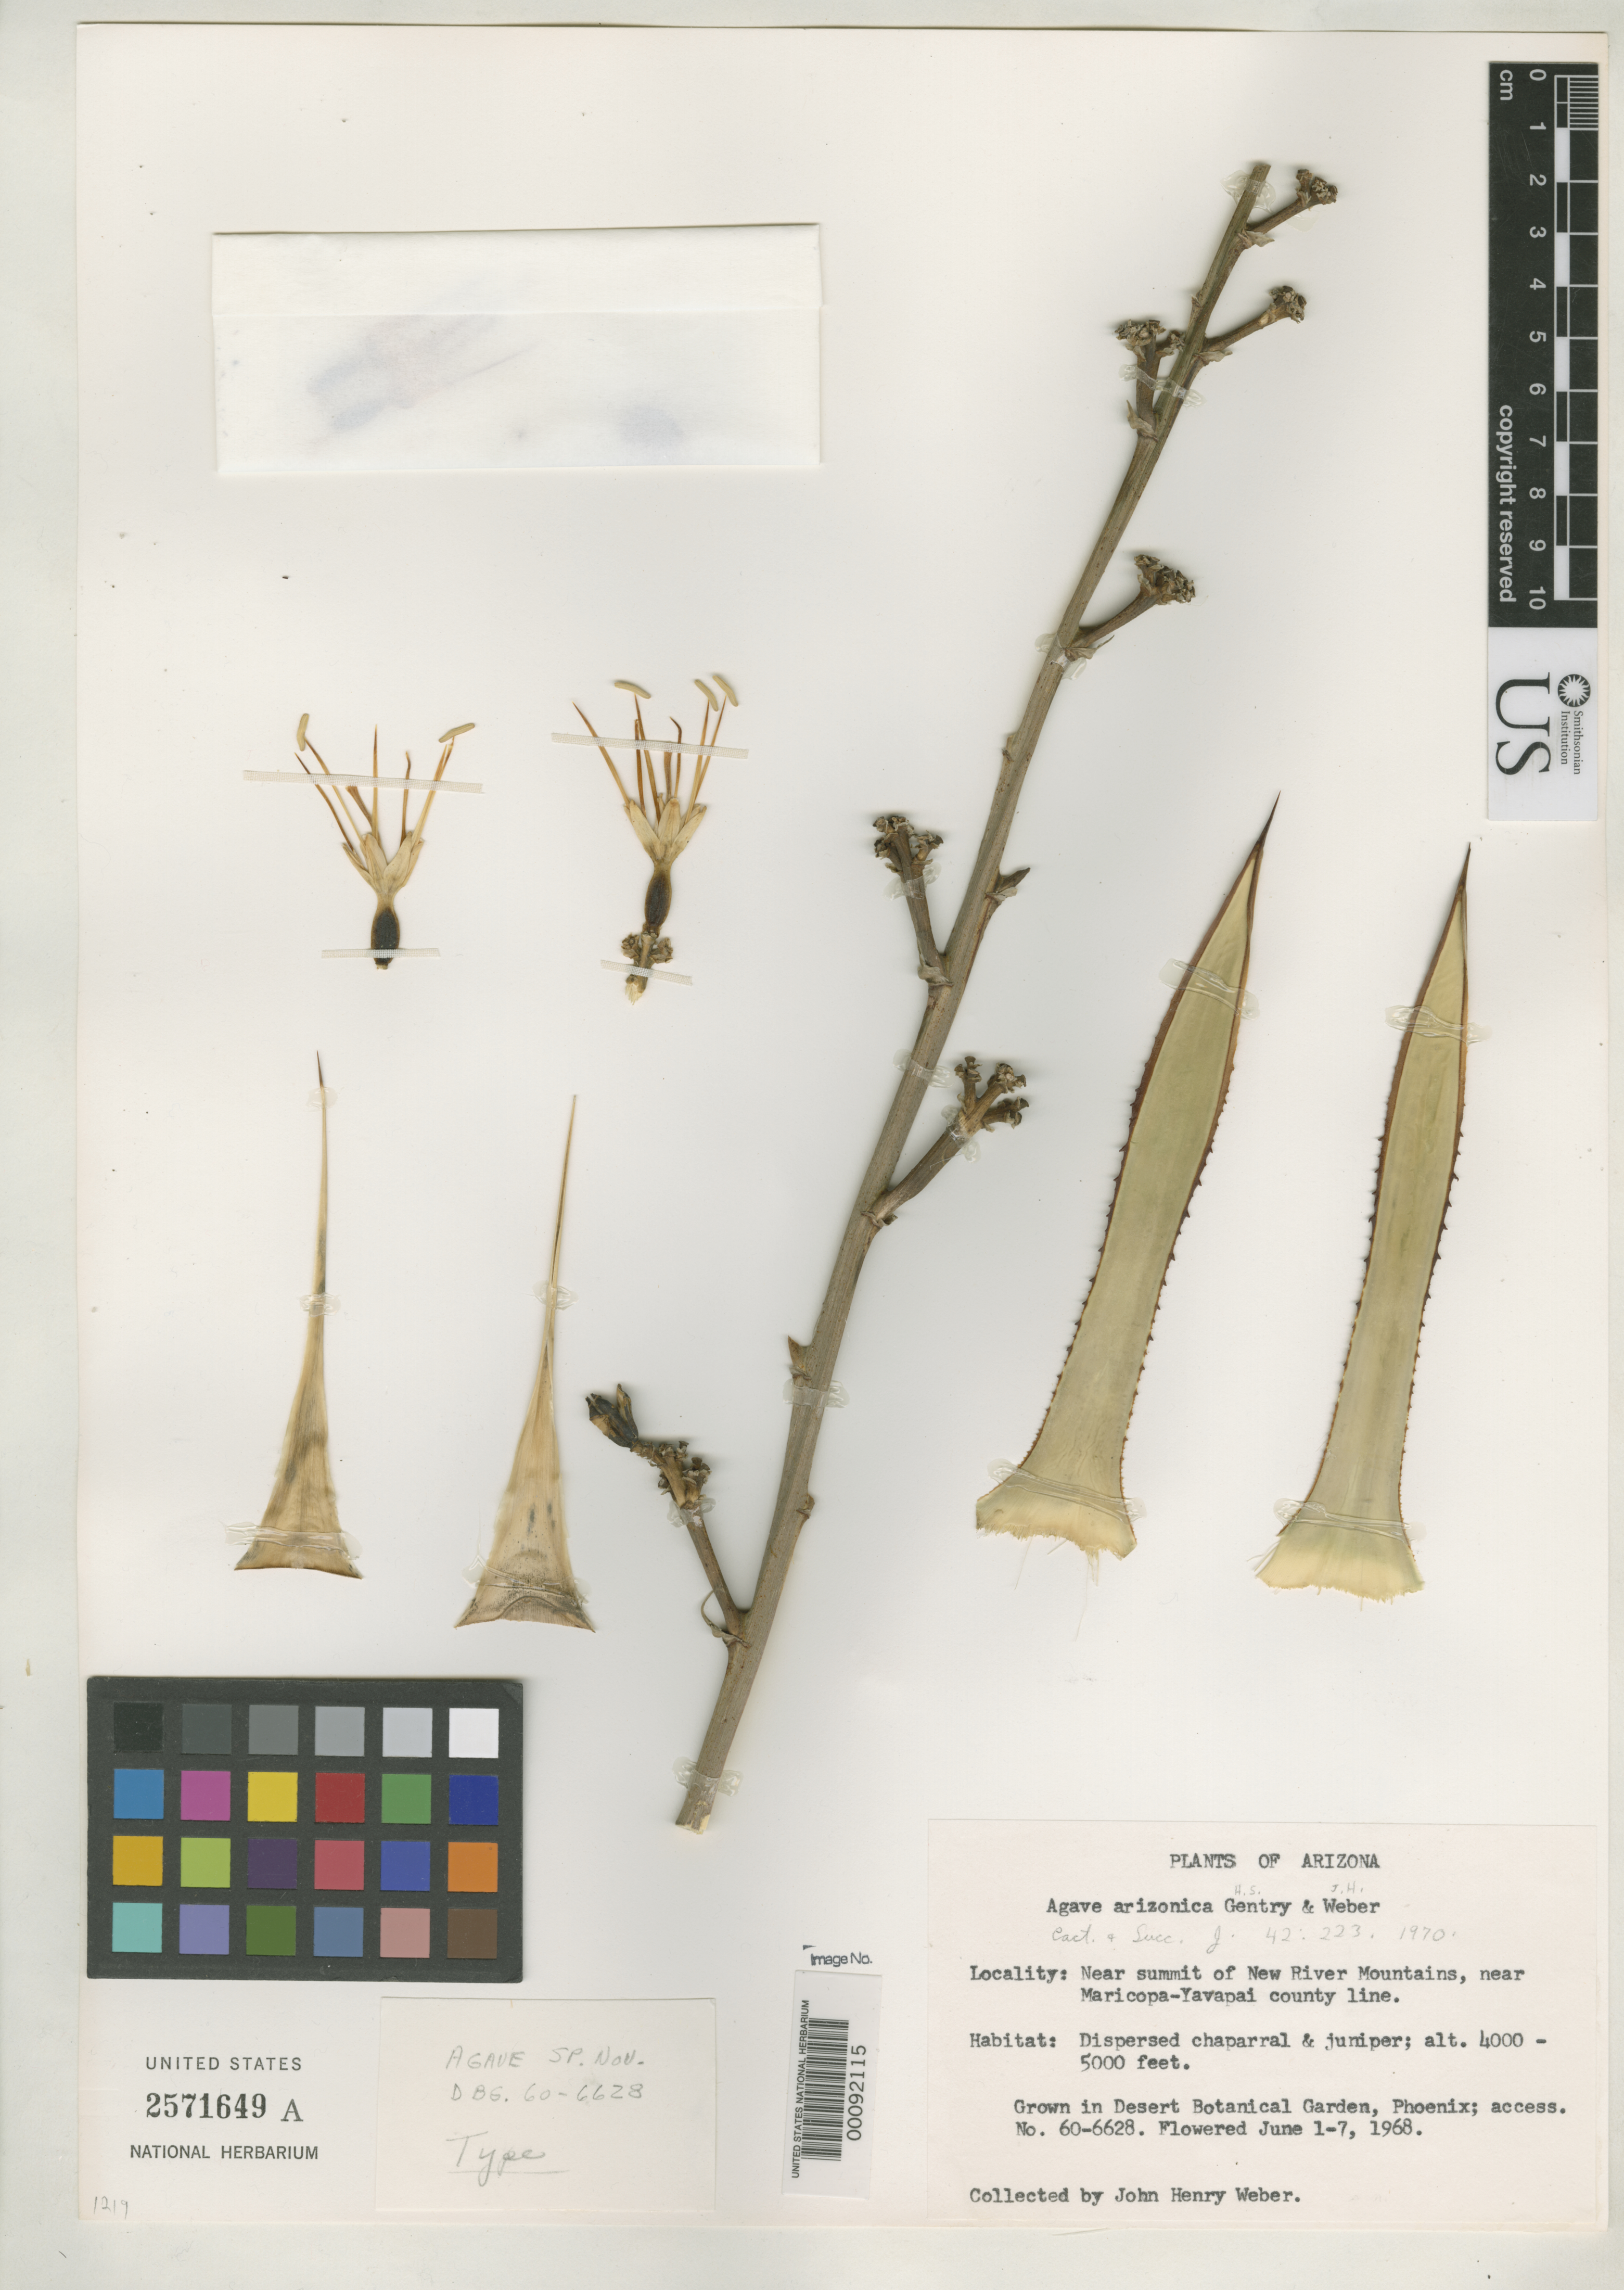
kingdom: Plantae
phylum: Tracheophyta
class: Liliopsida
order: Asparagales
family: Asparagaceae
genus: Agave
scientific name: Agave arizonica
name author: Gentry & J.H. Weber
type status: Holotype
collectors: J. H. Weber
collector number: Desert Bot. Gard. 60-6628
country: United States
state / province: Arizona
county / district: Maricopa / Yavapai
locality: Near summit of New River Mts.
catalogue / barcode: US 2571649A